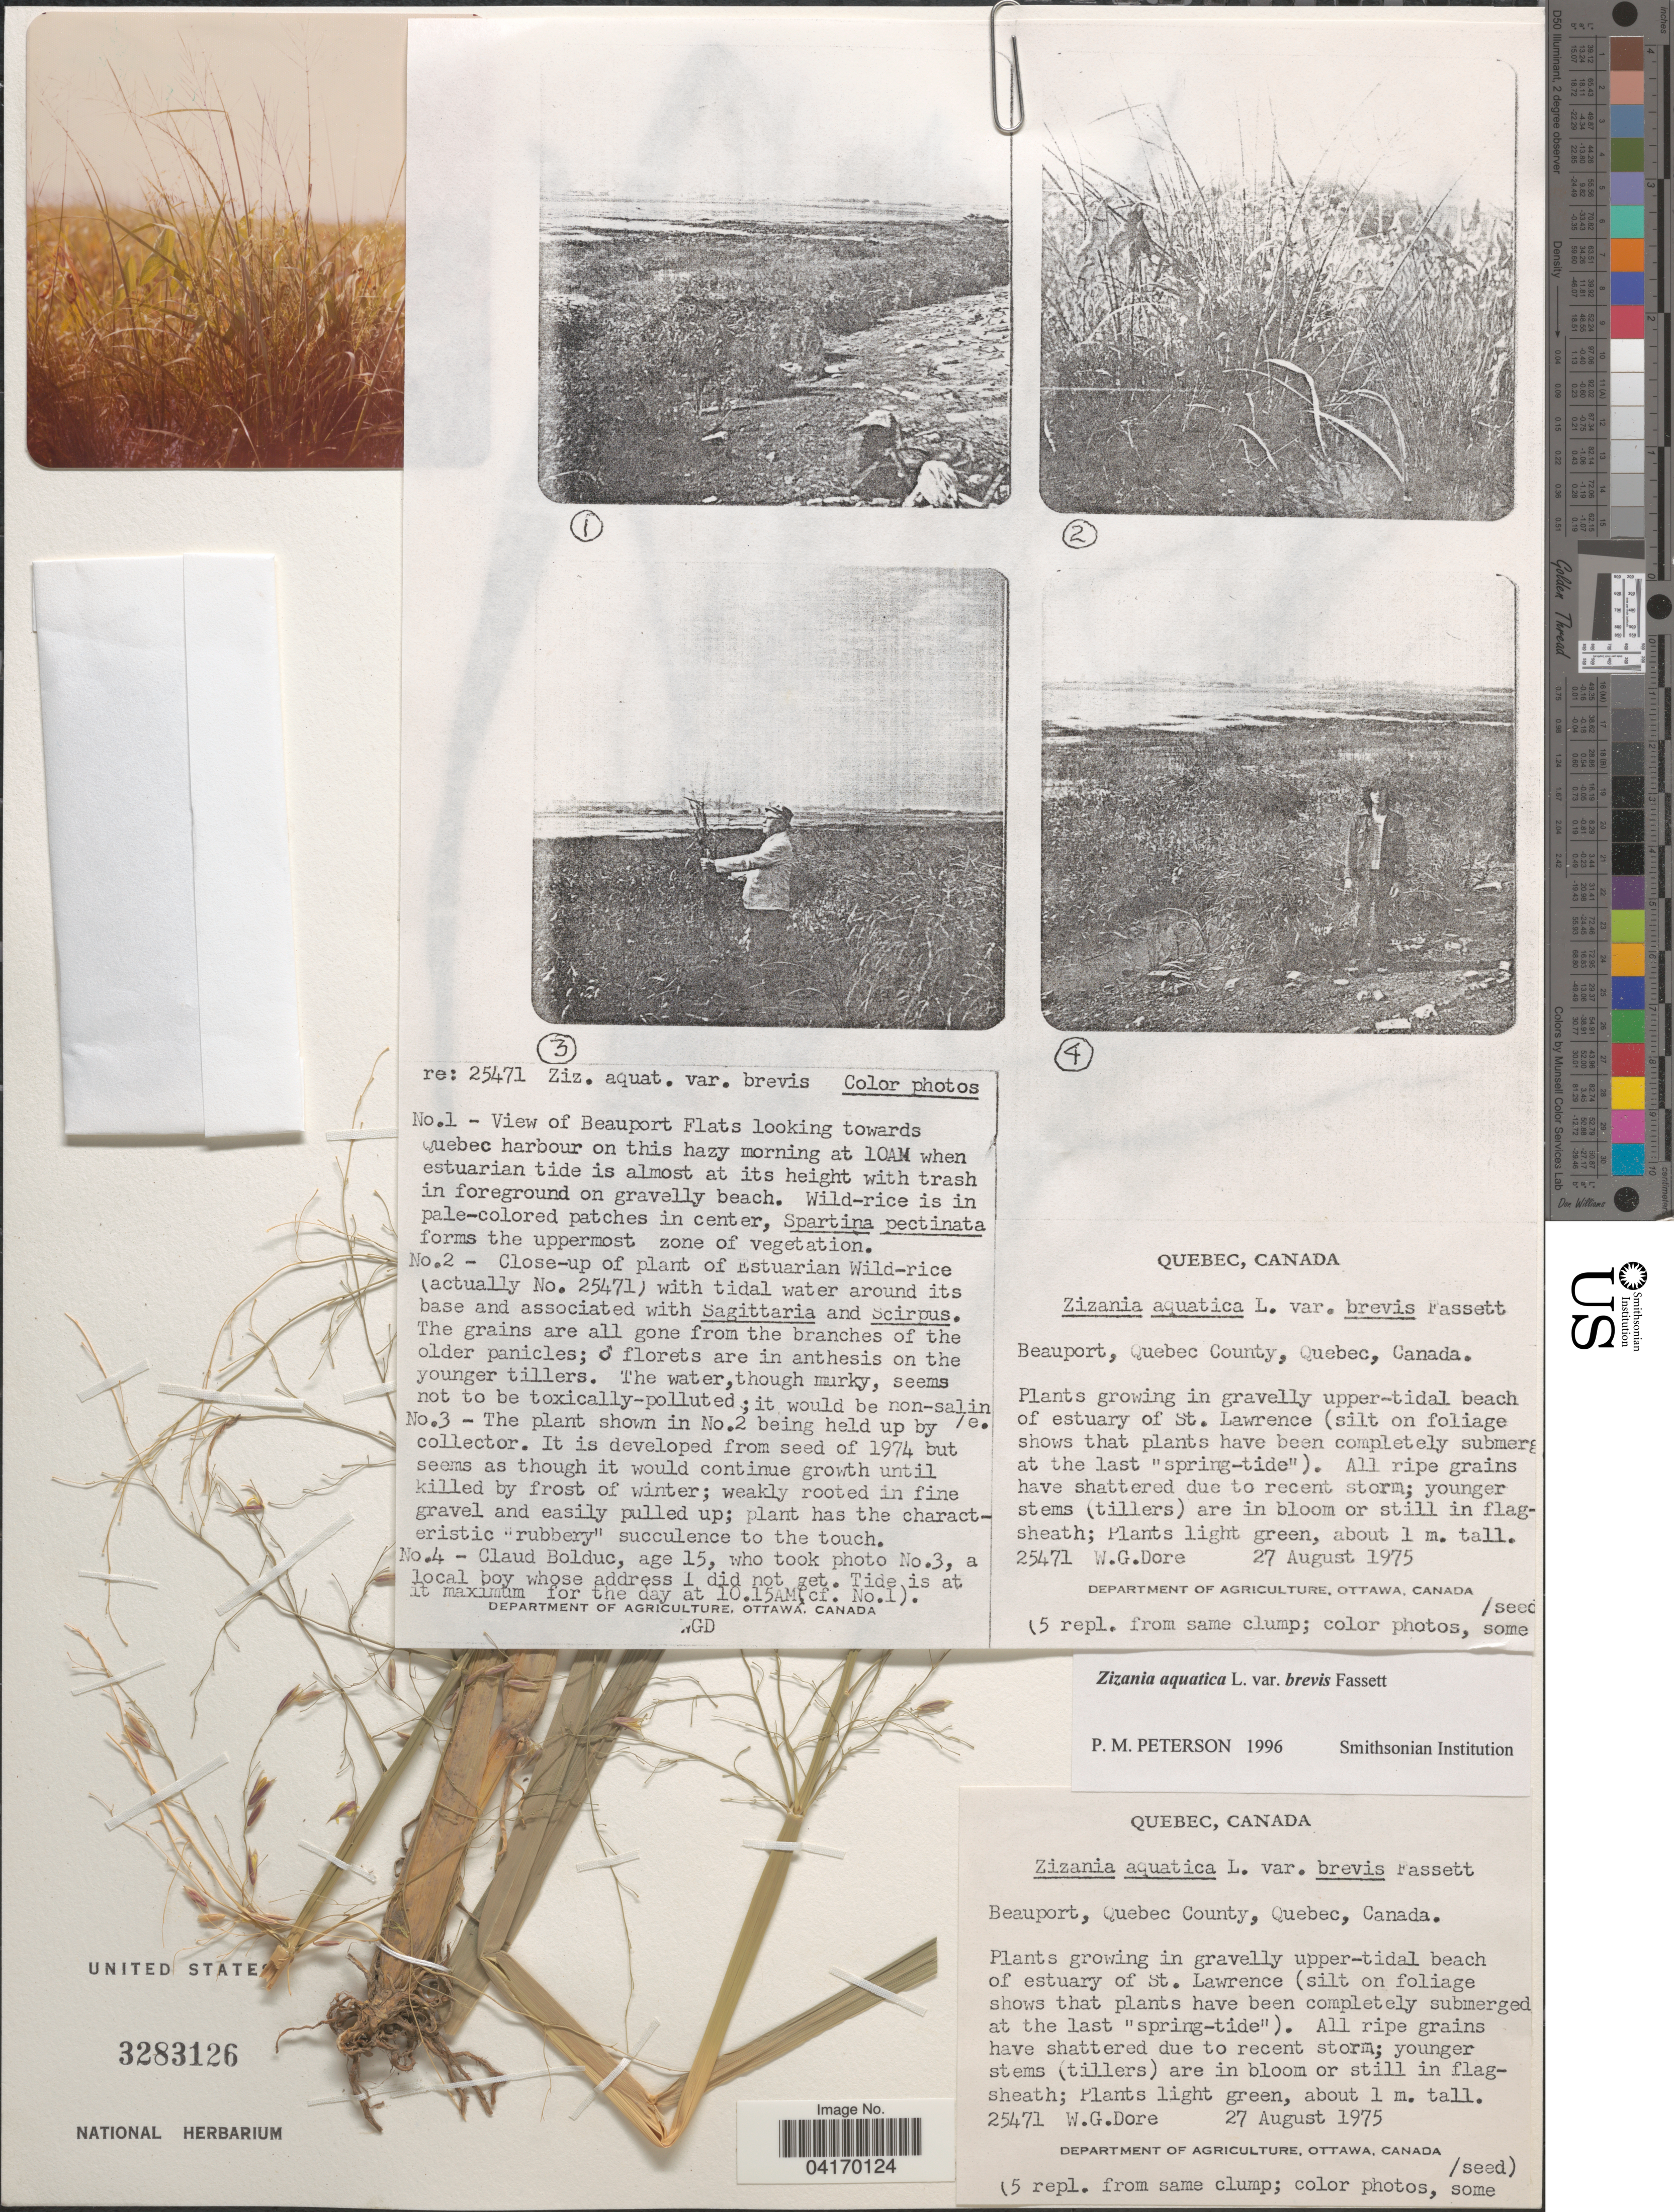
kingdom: Plantae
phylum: Tracheophyta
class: Liliopsida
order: Poales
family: Poaceae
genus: Zizania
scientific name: Zizania aquatica var. brevis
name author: Fassett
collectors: W. Dore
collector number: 25471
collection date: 1975-08-27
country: Canada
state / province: Quebec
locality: Beauport, Quebec County. In gravelly upper-tidal beach of estuary of St. Lawrence.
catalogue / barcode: US 3283126